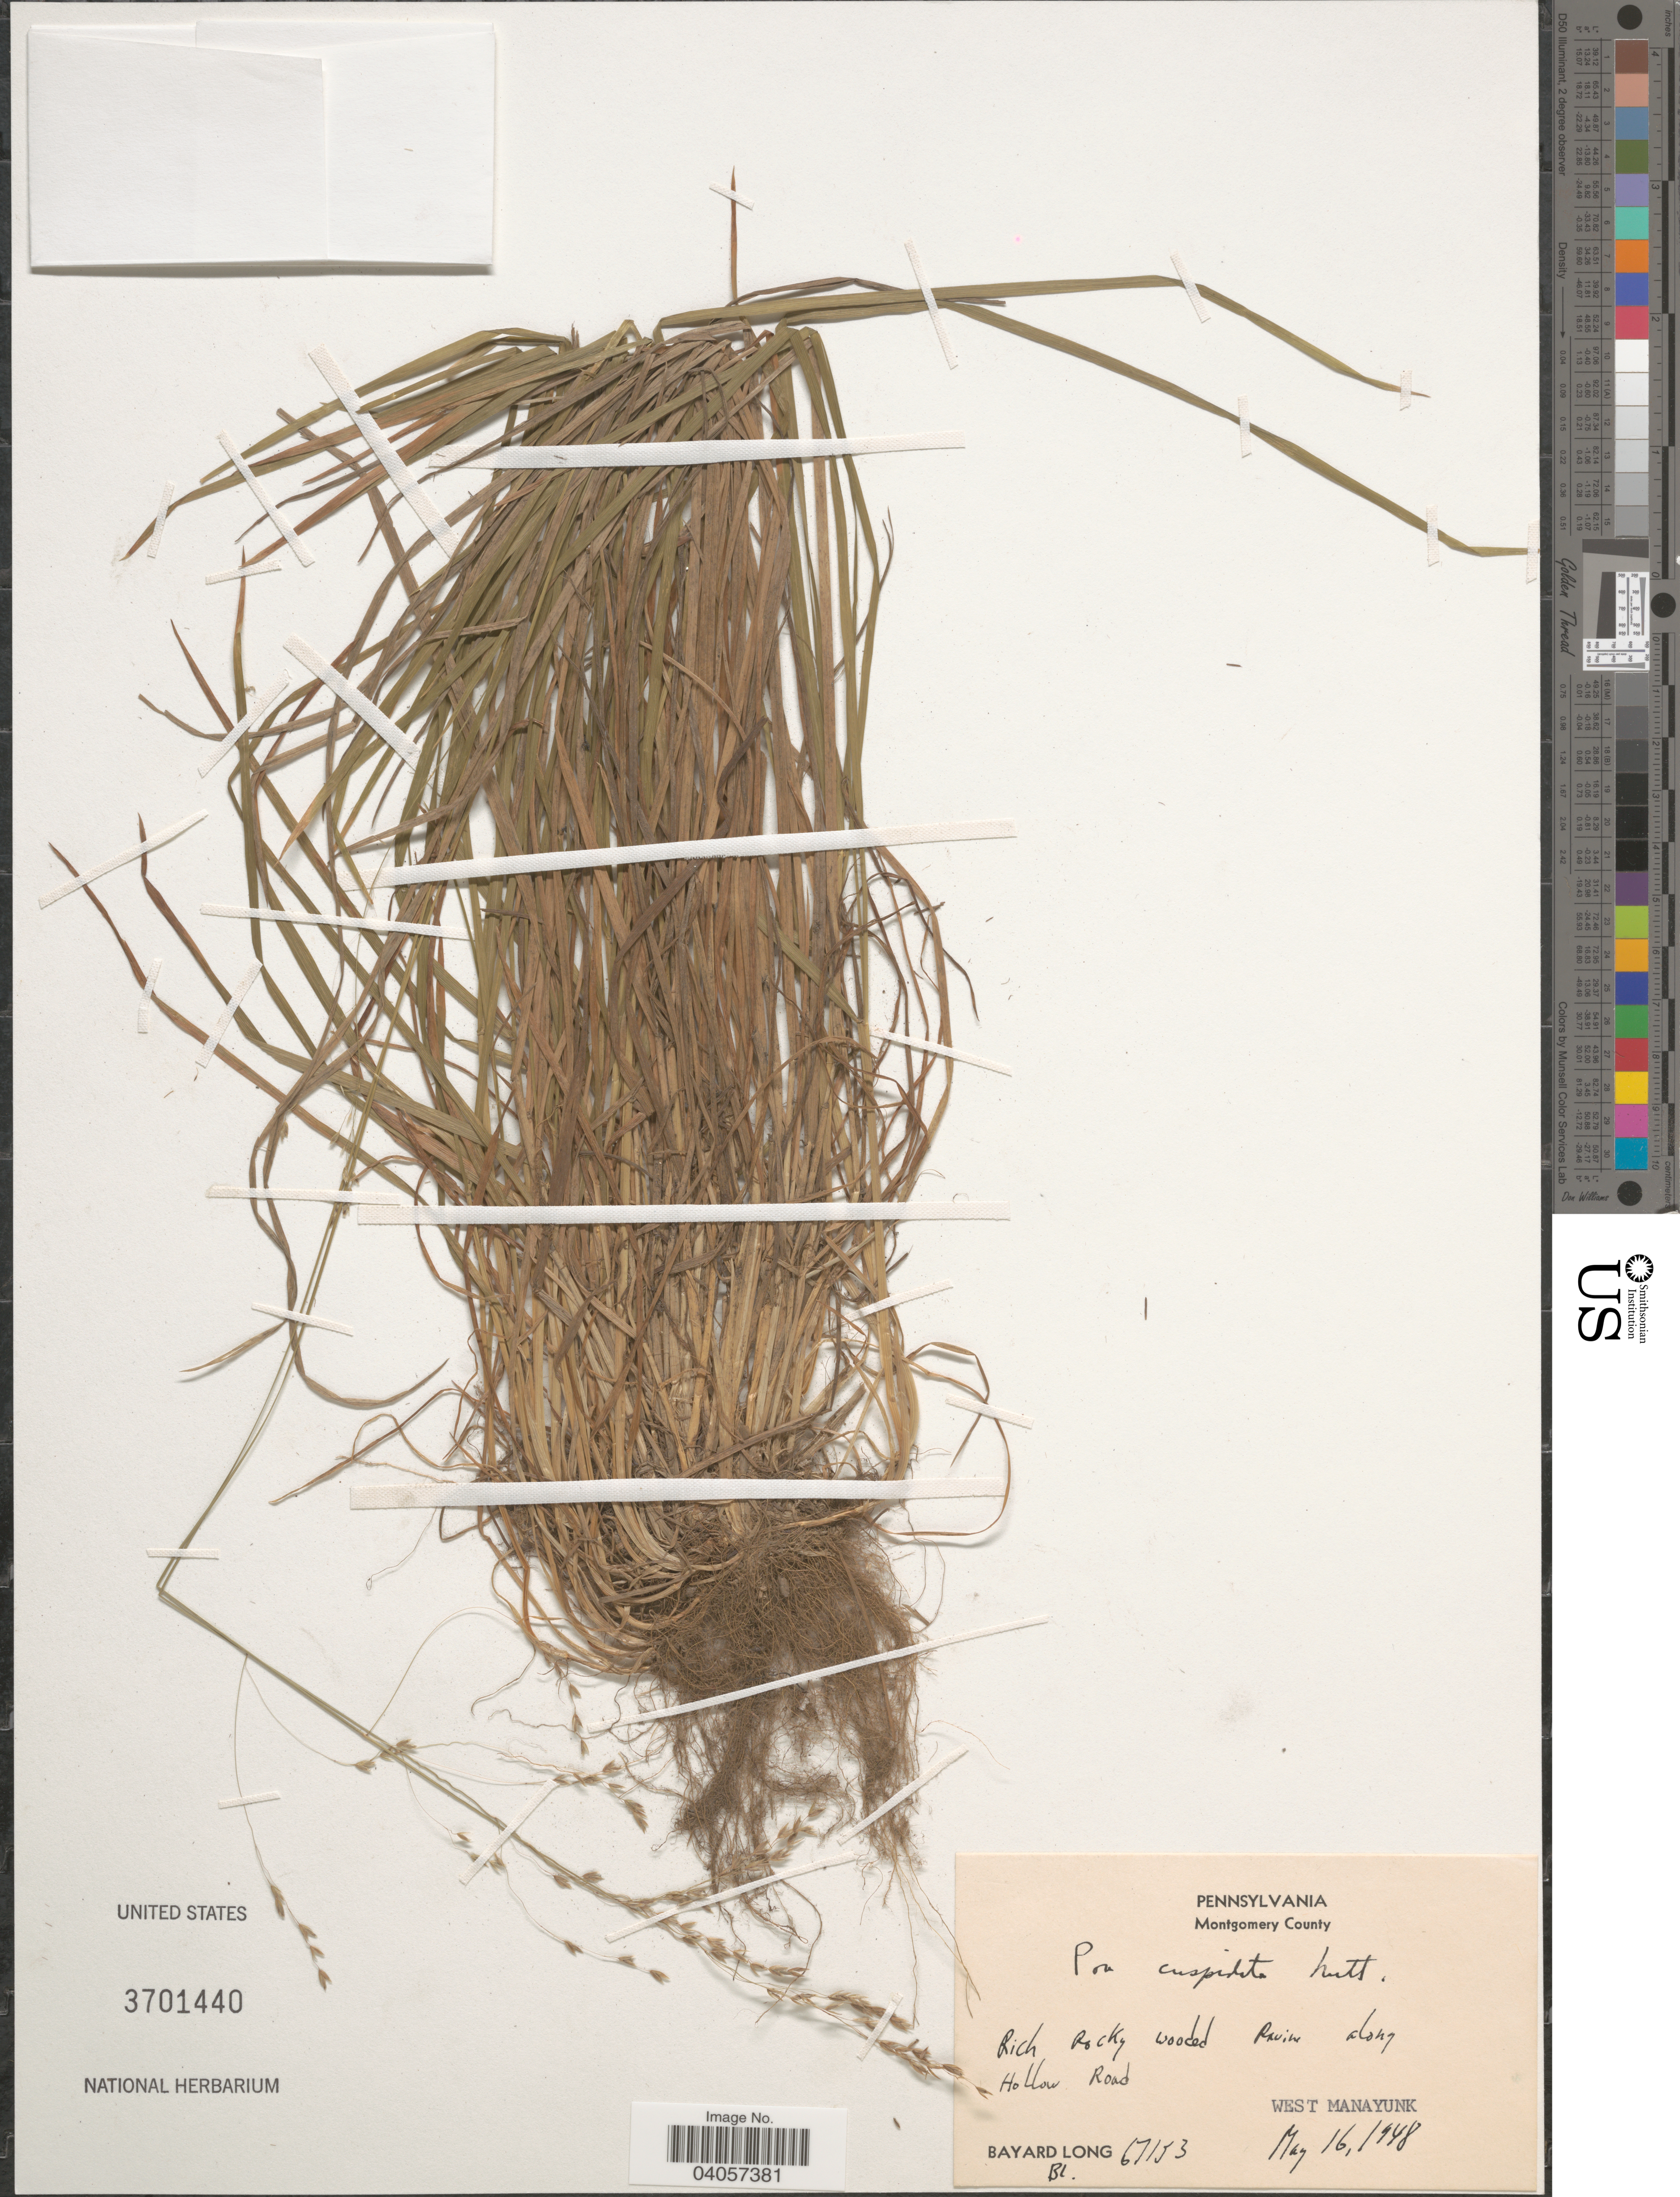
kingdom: Plantae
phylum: Tracheophyta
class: Liliopsida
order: Poales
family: Poaceae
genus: Poa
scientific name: Poa cuspidata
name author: Nutt.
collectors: B. Long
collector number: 67153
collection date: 1948-05-16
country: United States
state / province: Pennsylvania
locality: Montgomery County. Rich Rocky wooded ravine along Hollow Road. West Manayunk.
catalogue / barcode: US 3701440